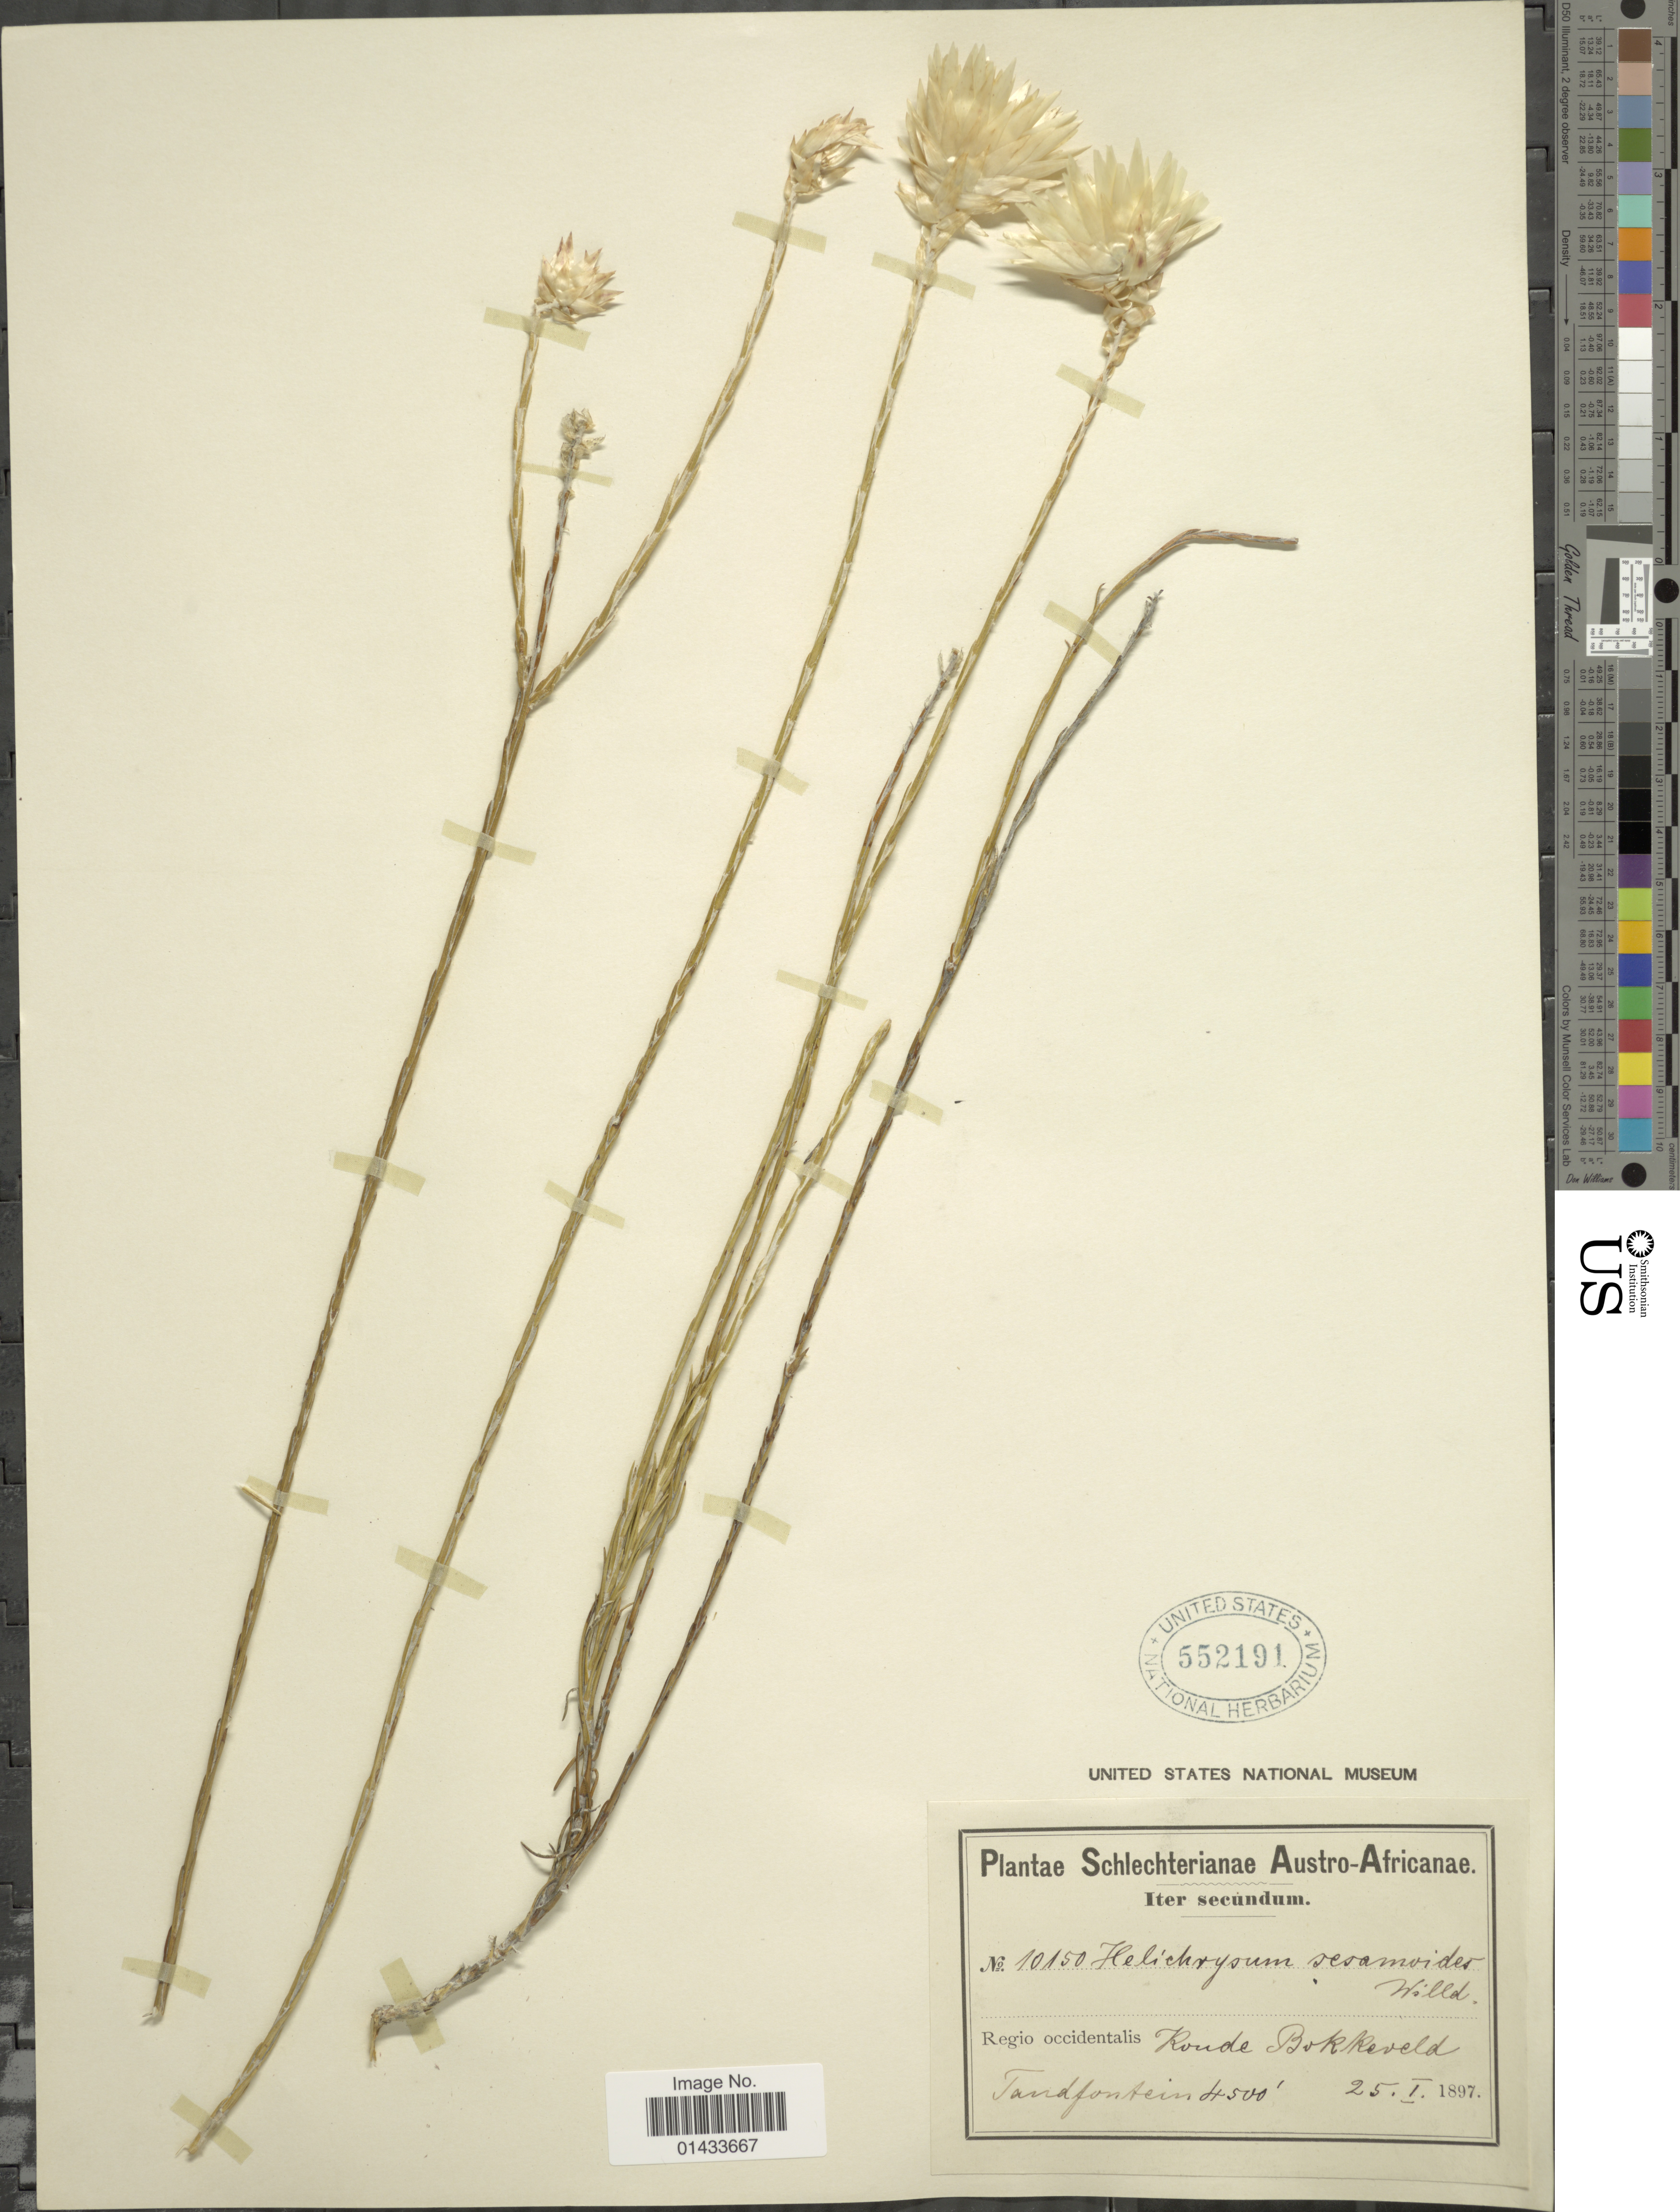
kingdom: Plantae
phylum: Tracheophyta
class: Magnoliopsida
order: Asterales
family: Asteraceae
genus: Helichrysum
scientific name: Helichrysum sesamoides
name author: A. Cunn.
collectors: Schlechter, --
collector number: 10150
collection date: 1897-01-25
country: South Africa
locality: Regio occidentalis Koude Bokkeveld, Tandfontein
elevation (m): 1372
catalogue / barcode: US 552191